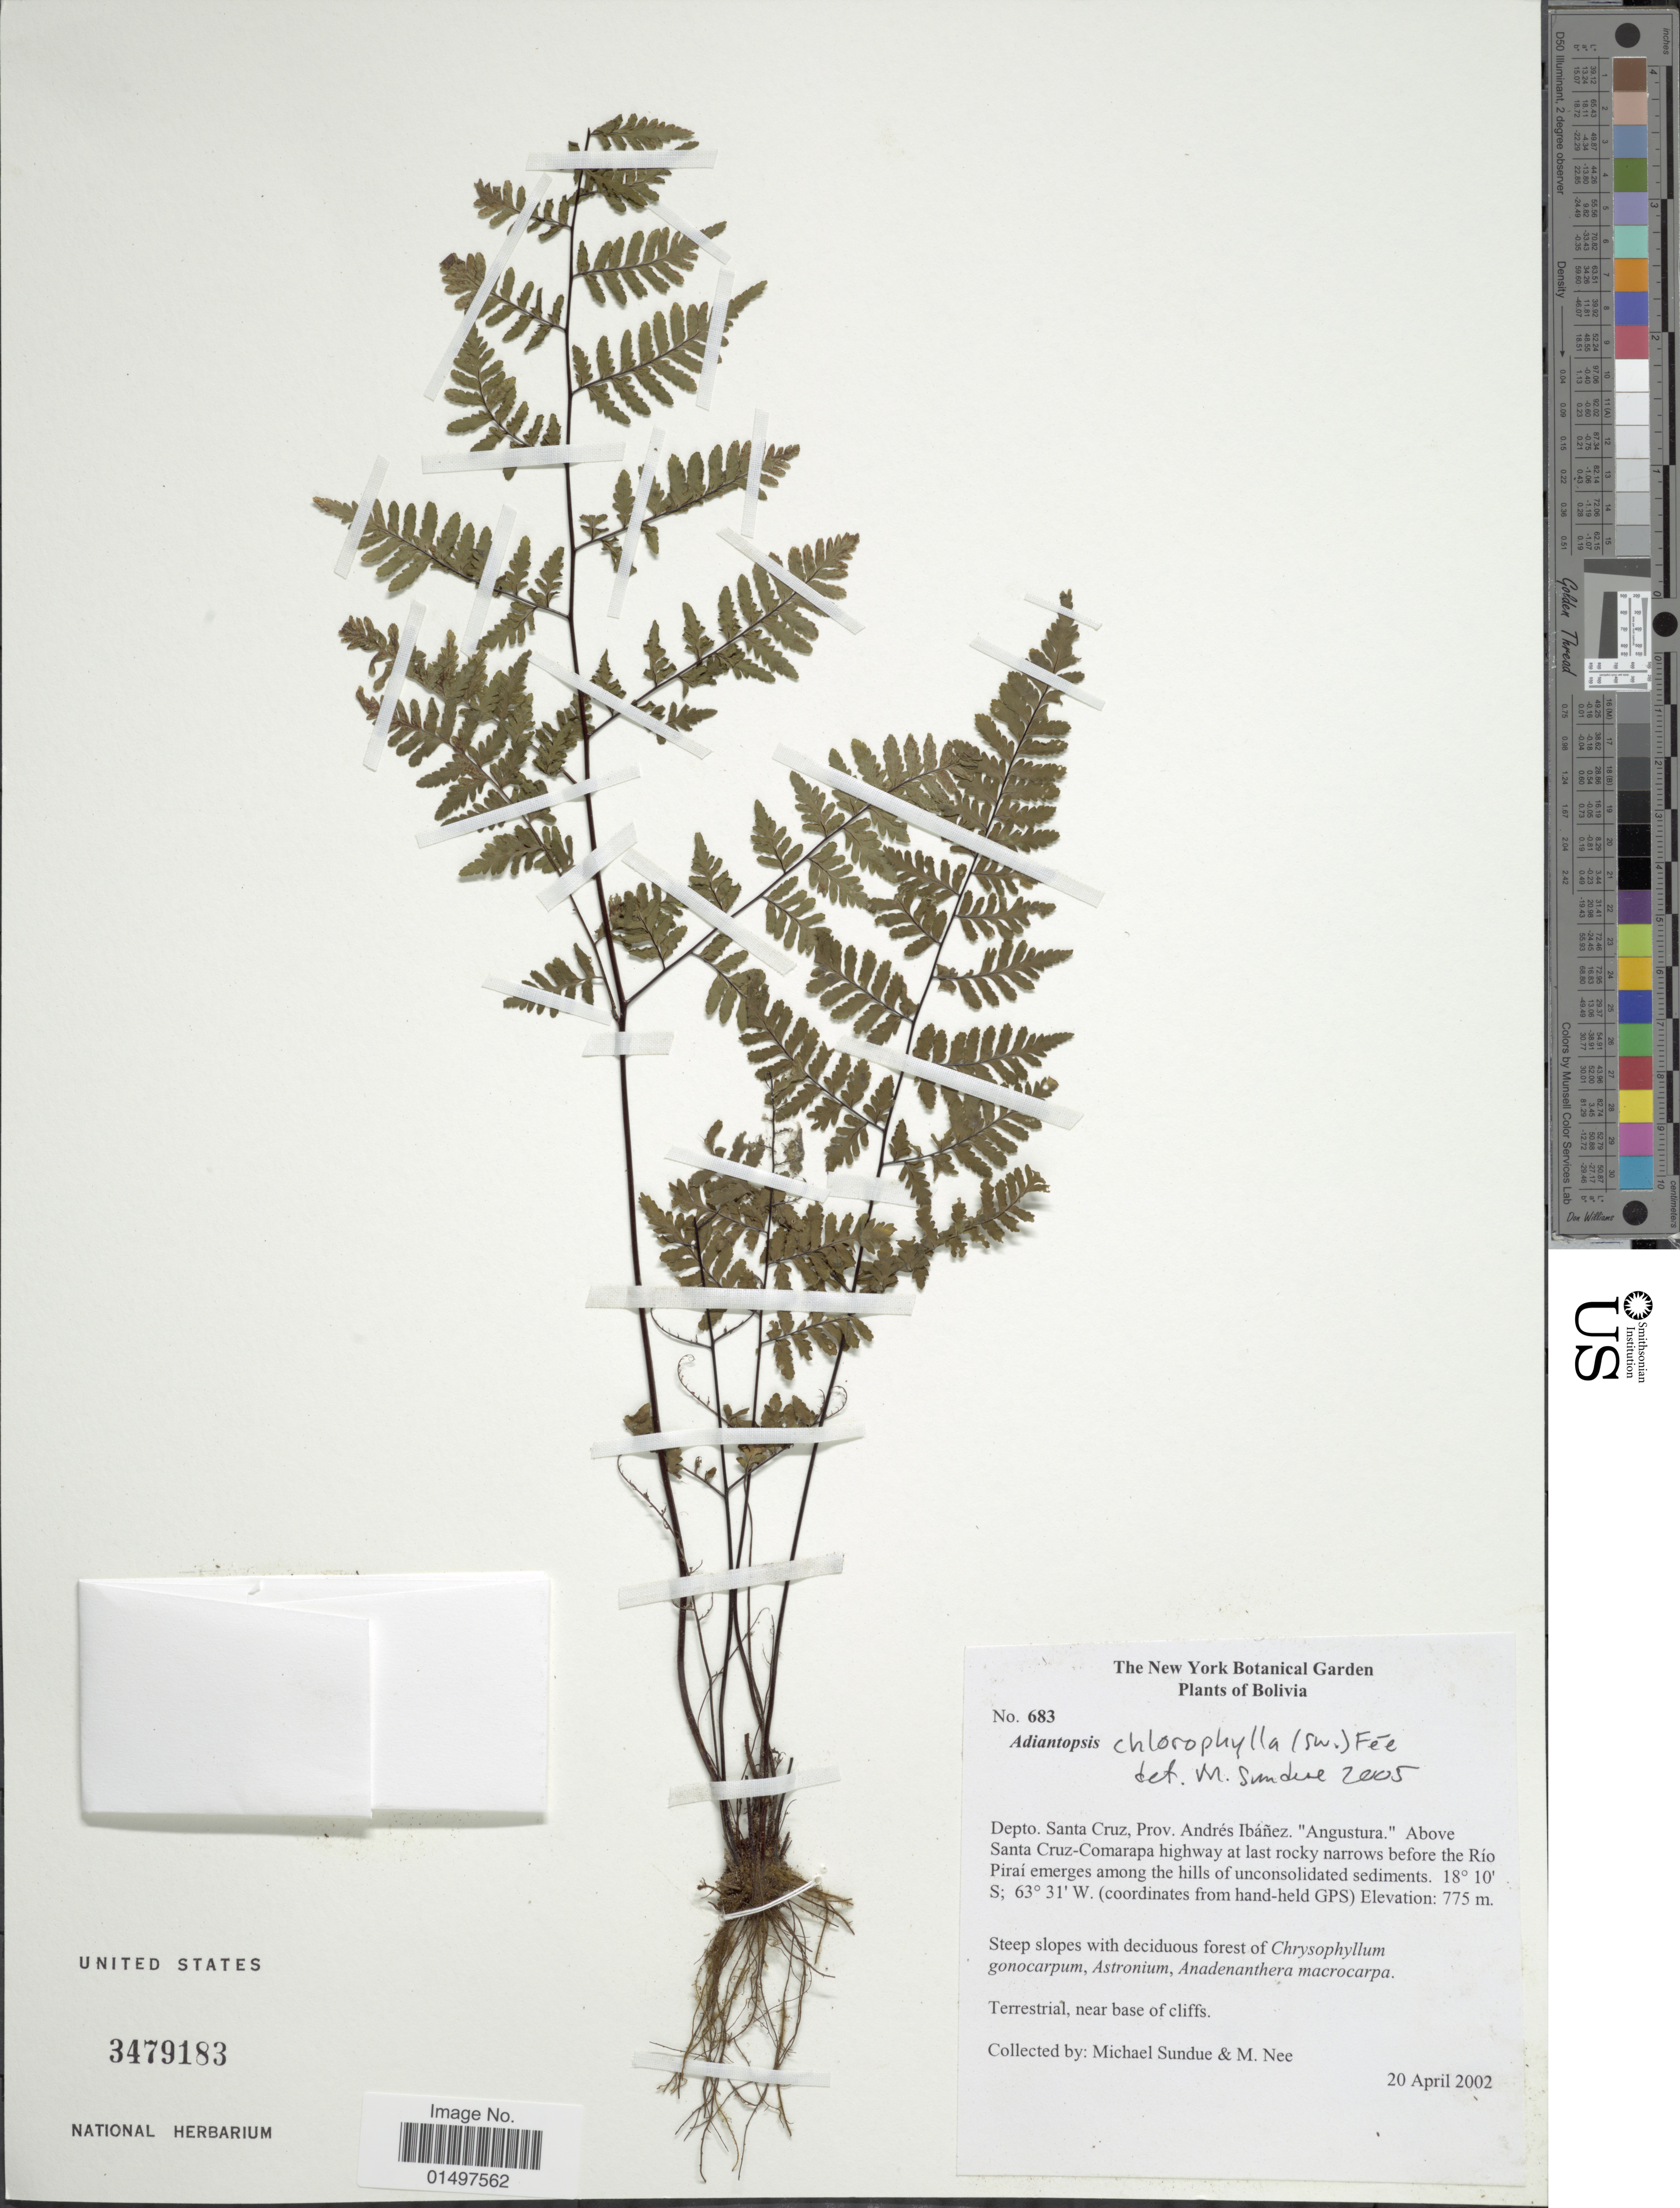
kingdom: Plantae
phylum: Tracheophyta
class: Polypodiopsida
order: Polypodiales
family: Pteridaceae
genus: Adiantopsis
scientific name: Adiantopsis chlorophylla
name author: (Sw.) Fée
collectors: M. Sundue & M. Nee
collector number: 683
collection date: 2002-04-20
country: Bolivia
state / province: Santa Cruz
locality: Depto. Santa Cruz, Prov. Andres Ibanez. 'Angustura.' Above Santa Cruz-Comarapa highway at last rocky narrows before the Rio Pirai emerges among the hills of unconsolidated sediments.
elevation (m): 775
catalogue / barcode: US 3479183